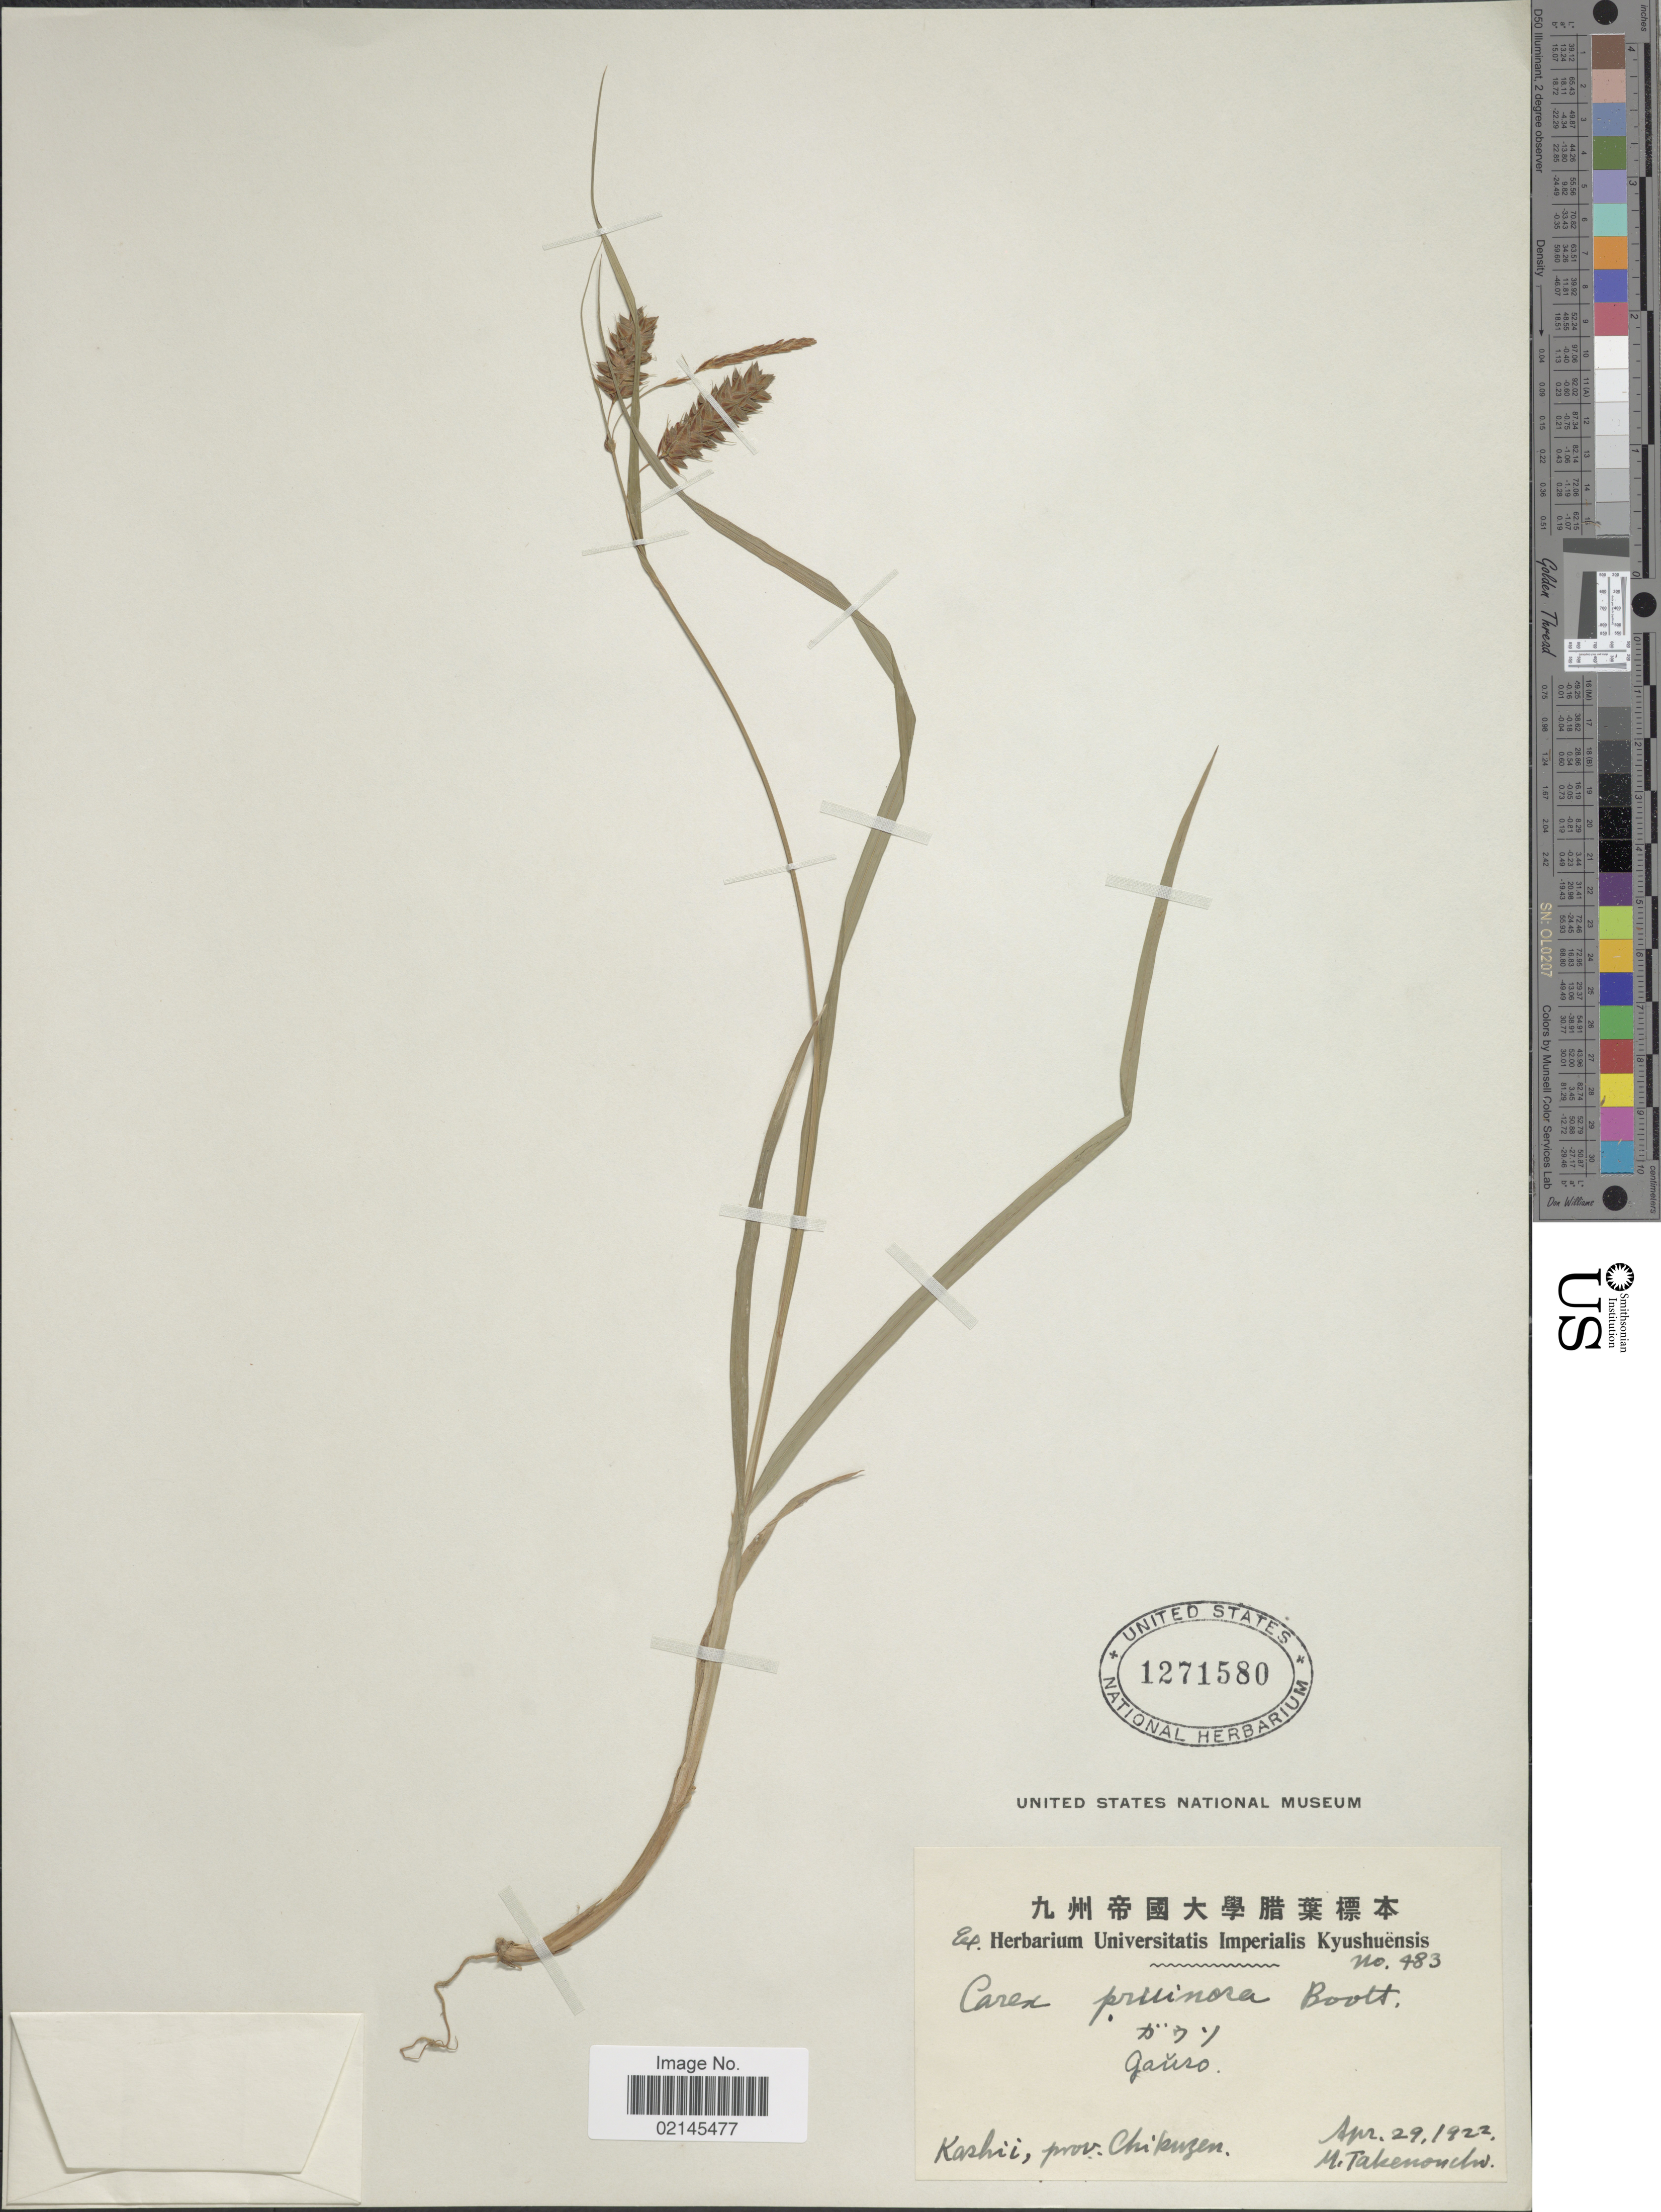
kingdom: Plantae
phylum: Tracheophyta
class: Liliopsida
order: Poales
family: Cyperaceae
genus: Carex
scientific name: Carex pruinosa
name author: Boott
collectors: M. Takenouchi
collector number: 483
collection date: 1922-04-29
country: Japan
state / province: Hukuoka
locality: Kashii, Prov. Chikuzen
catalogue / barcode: US 1271580